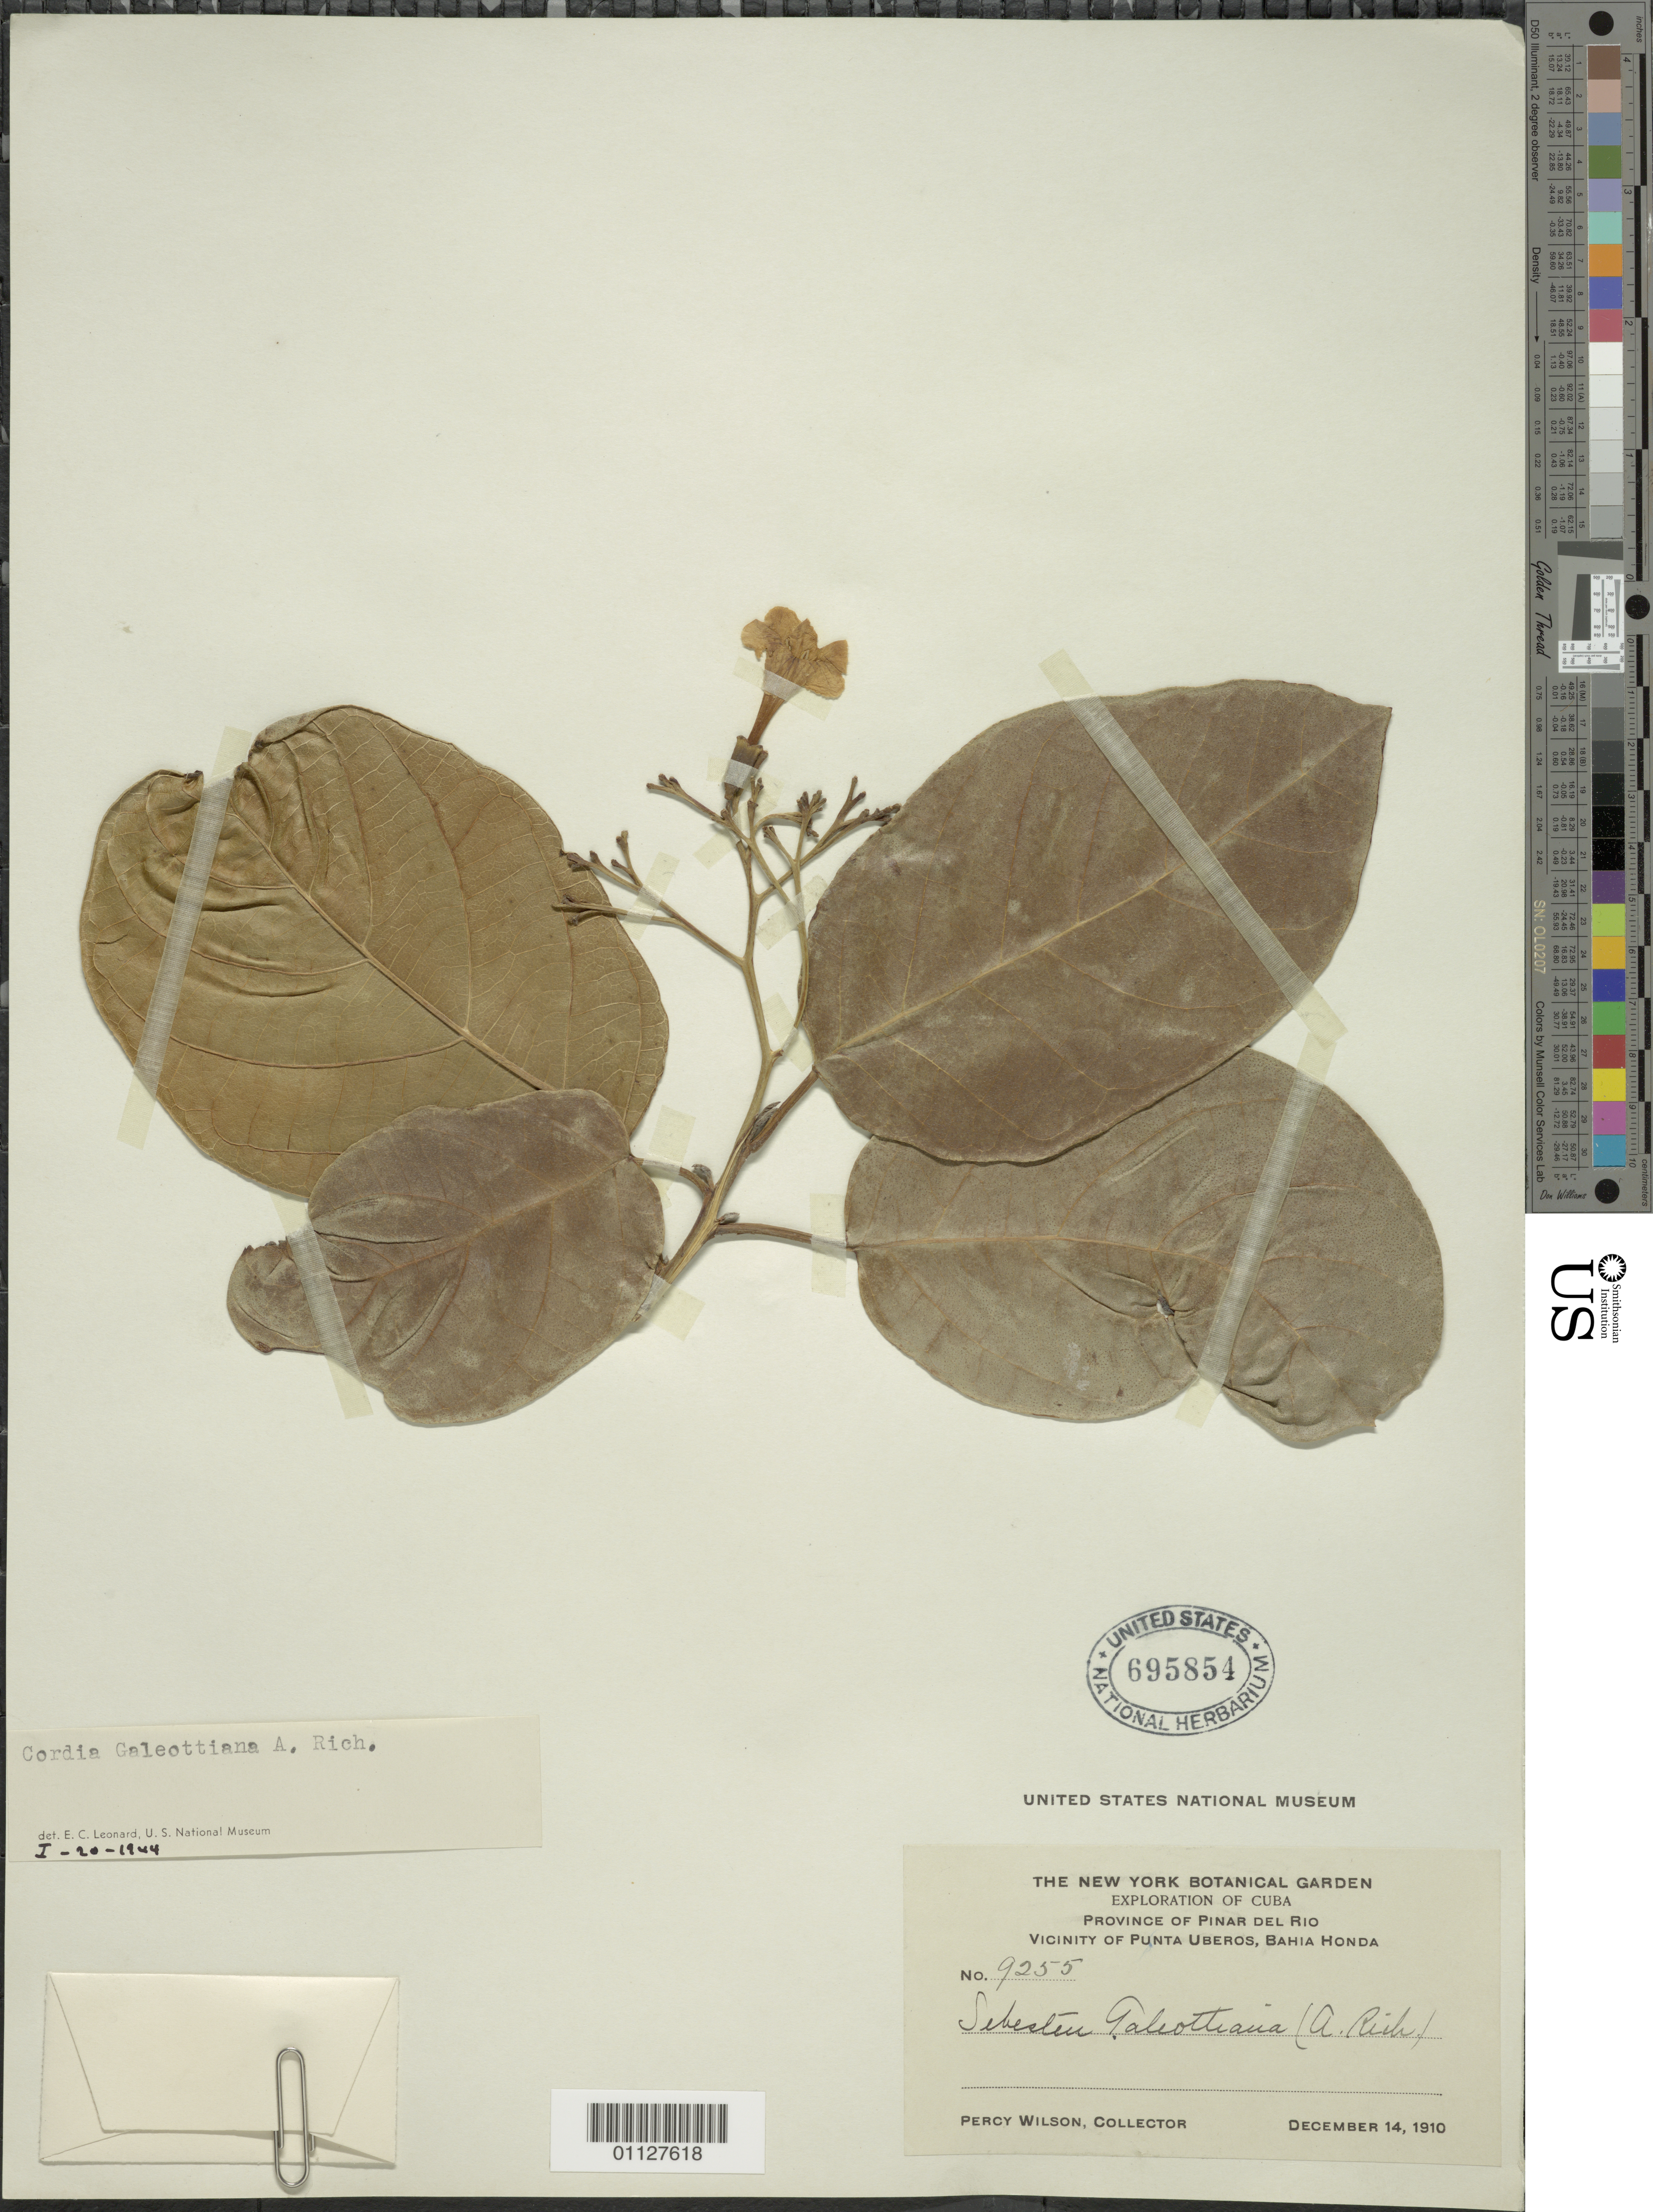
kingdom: Plantae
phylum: Tracheophyta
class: Magnoliopsida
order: Boraginales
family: Cordiaceae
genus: Cordia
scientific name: Cordia galeottiana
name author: A. Rich.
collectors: P. Wilson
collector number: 9255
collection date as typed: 14 Dec 1910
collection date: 1910-12-14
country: Cuba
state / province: Pinar del Rio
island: Cuba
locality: Vicinity of Punta Uberos, Bahia Honda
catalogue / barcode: US 695854